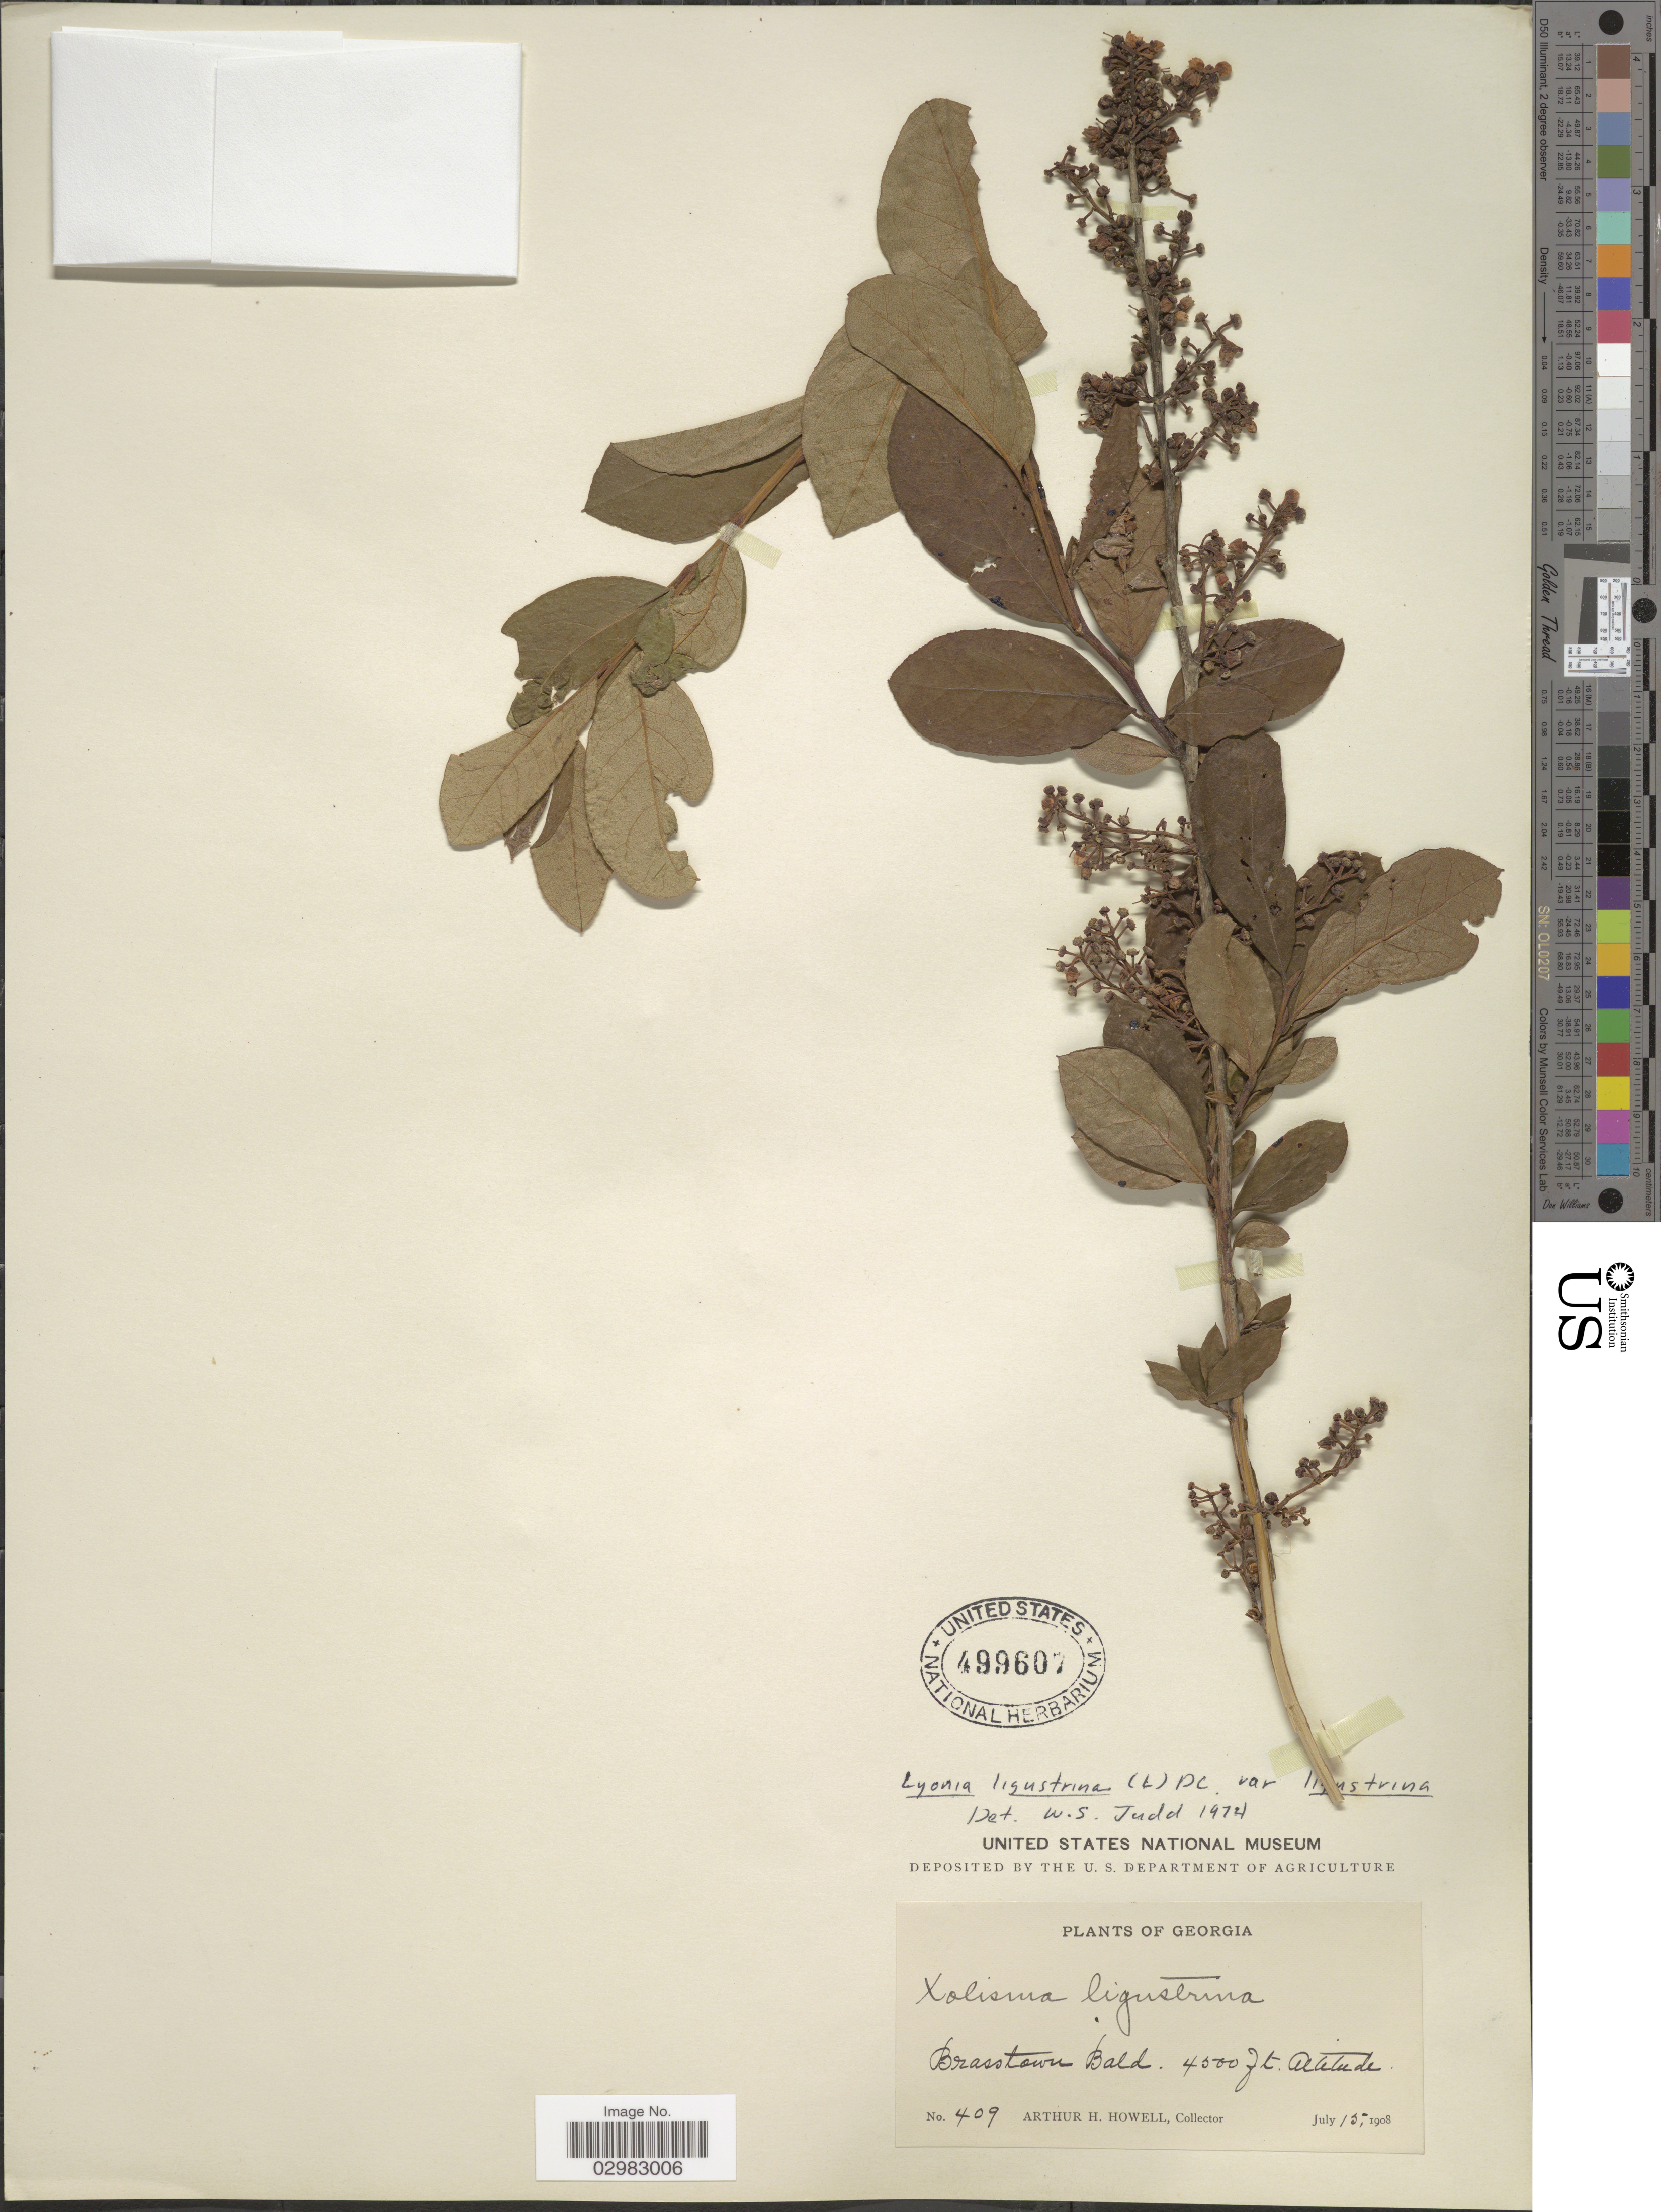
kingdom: Plantae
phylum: Tracheophyta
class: Magnoliopsida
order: Ericales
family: Ericaceae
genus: Lyonia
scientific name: Lyonia ligustrina var. ligustrina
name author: (L.) DC.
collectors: A. Howell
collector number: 409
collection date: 1908-07-15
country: United States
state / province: Georgia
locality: Brasstown Bald.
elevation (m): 1372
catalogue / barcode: US 499607